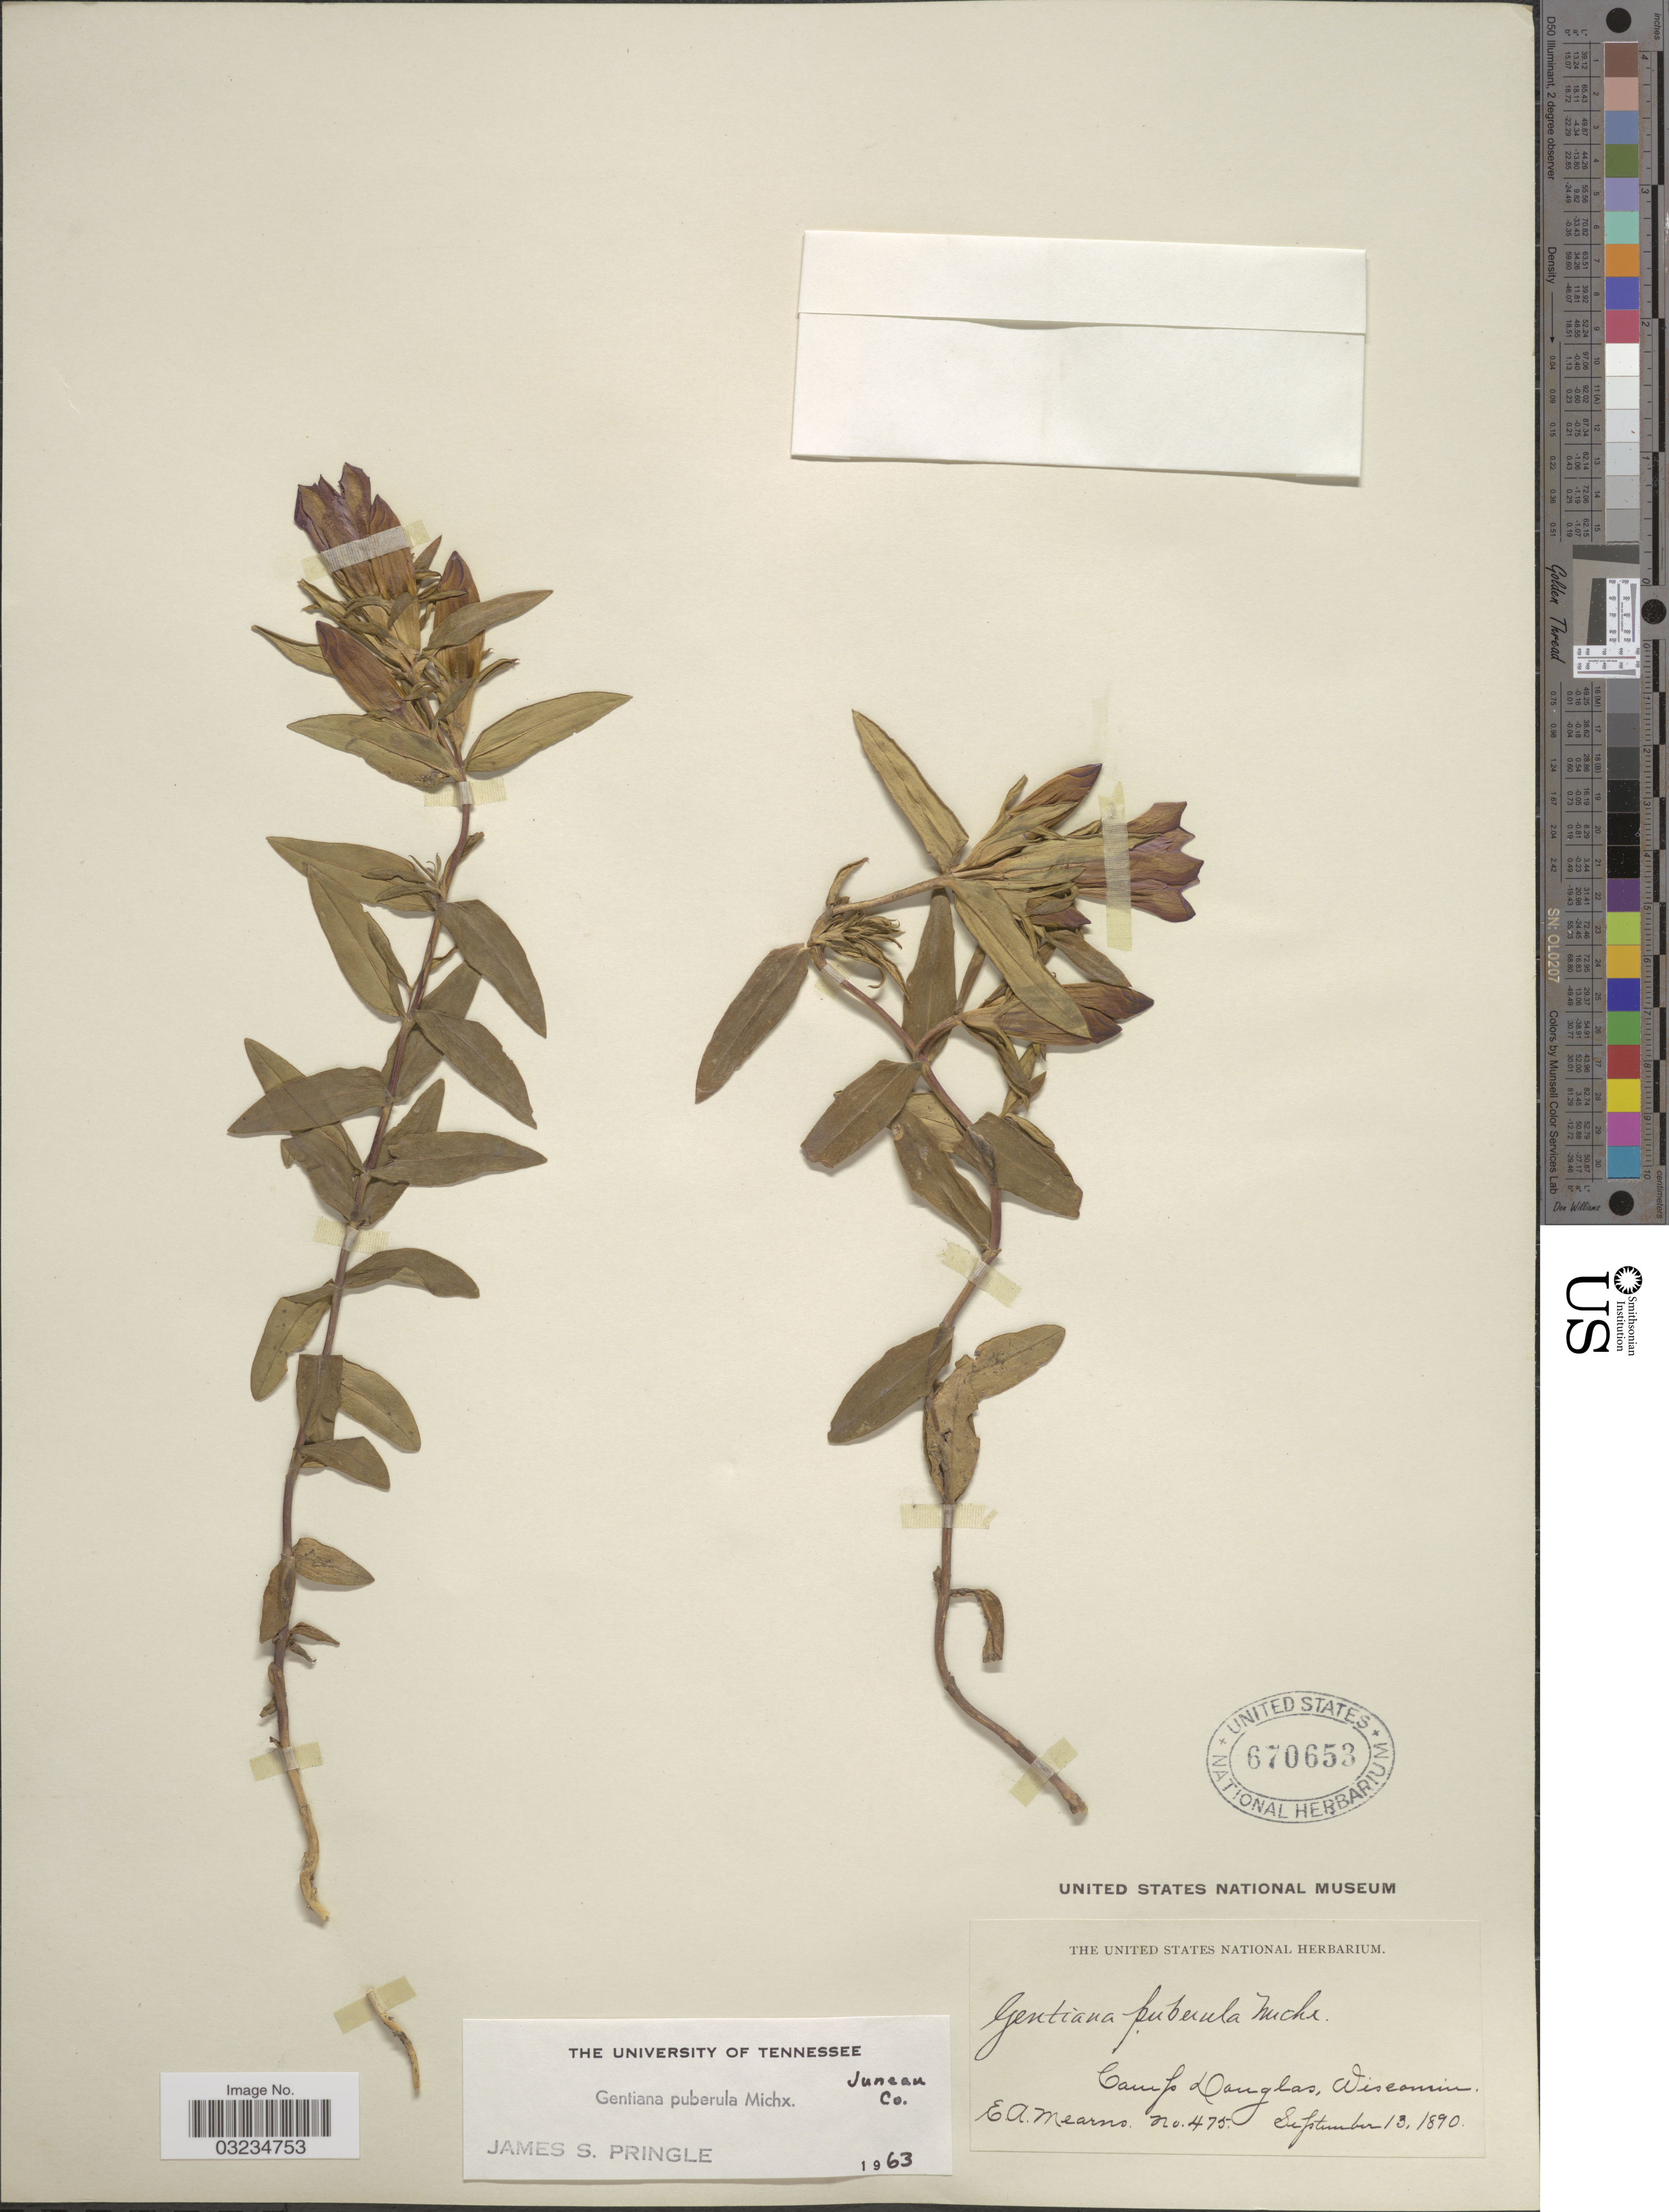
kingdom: Plantae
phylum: Tracheophyta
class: Magnoliopsida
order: Gentianales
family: Gentianaceae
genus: Gentiana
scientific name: Gentiana puberula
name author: Michx.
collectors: E. A. Mearns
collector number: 475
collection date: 1890-09-13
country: United States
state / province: Wisconsin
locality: Camp Douglas.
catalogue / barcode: US 670653